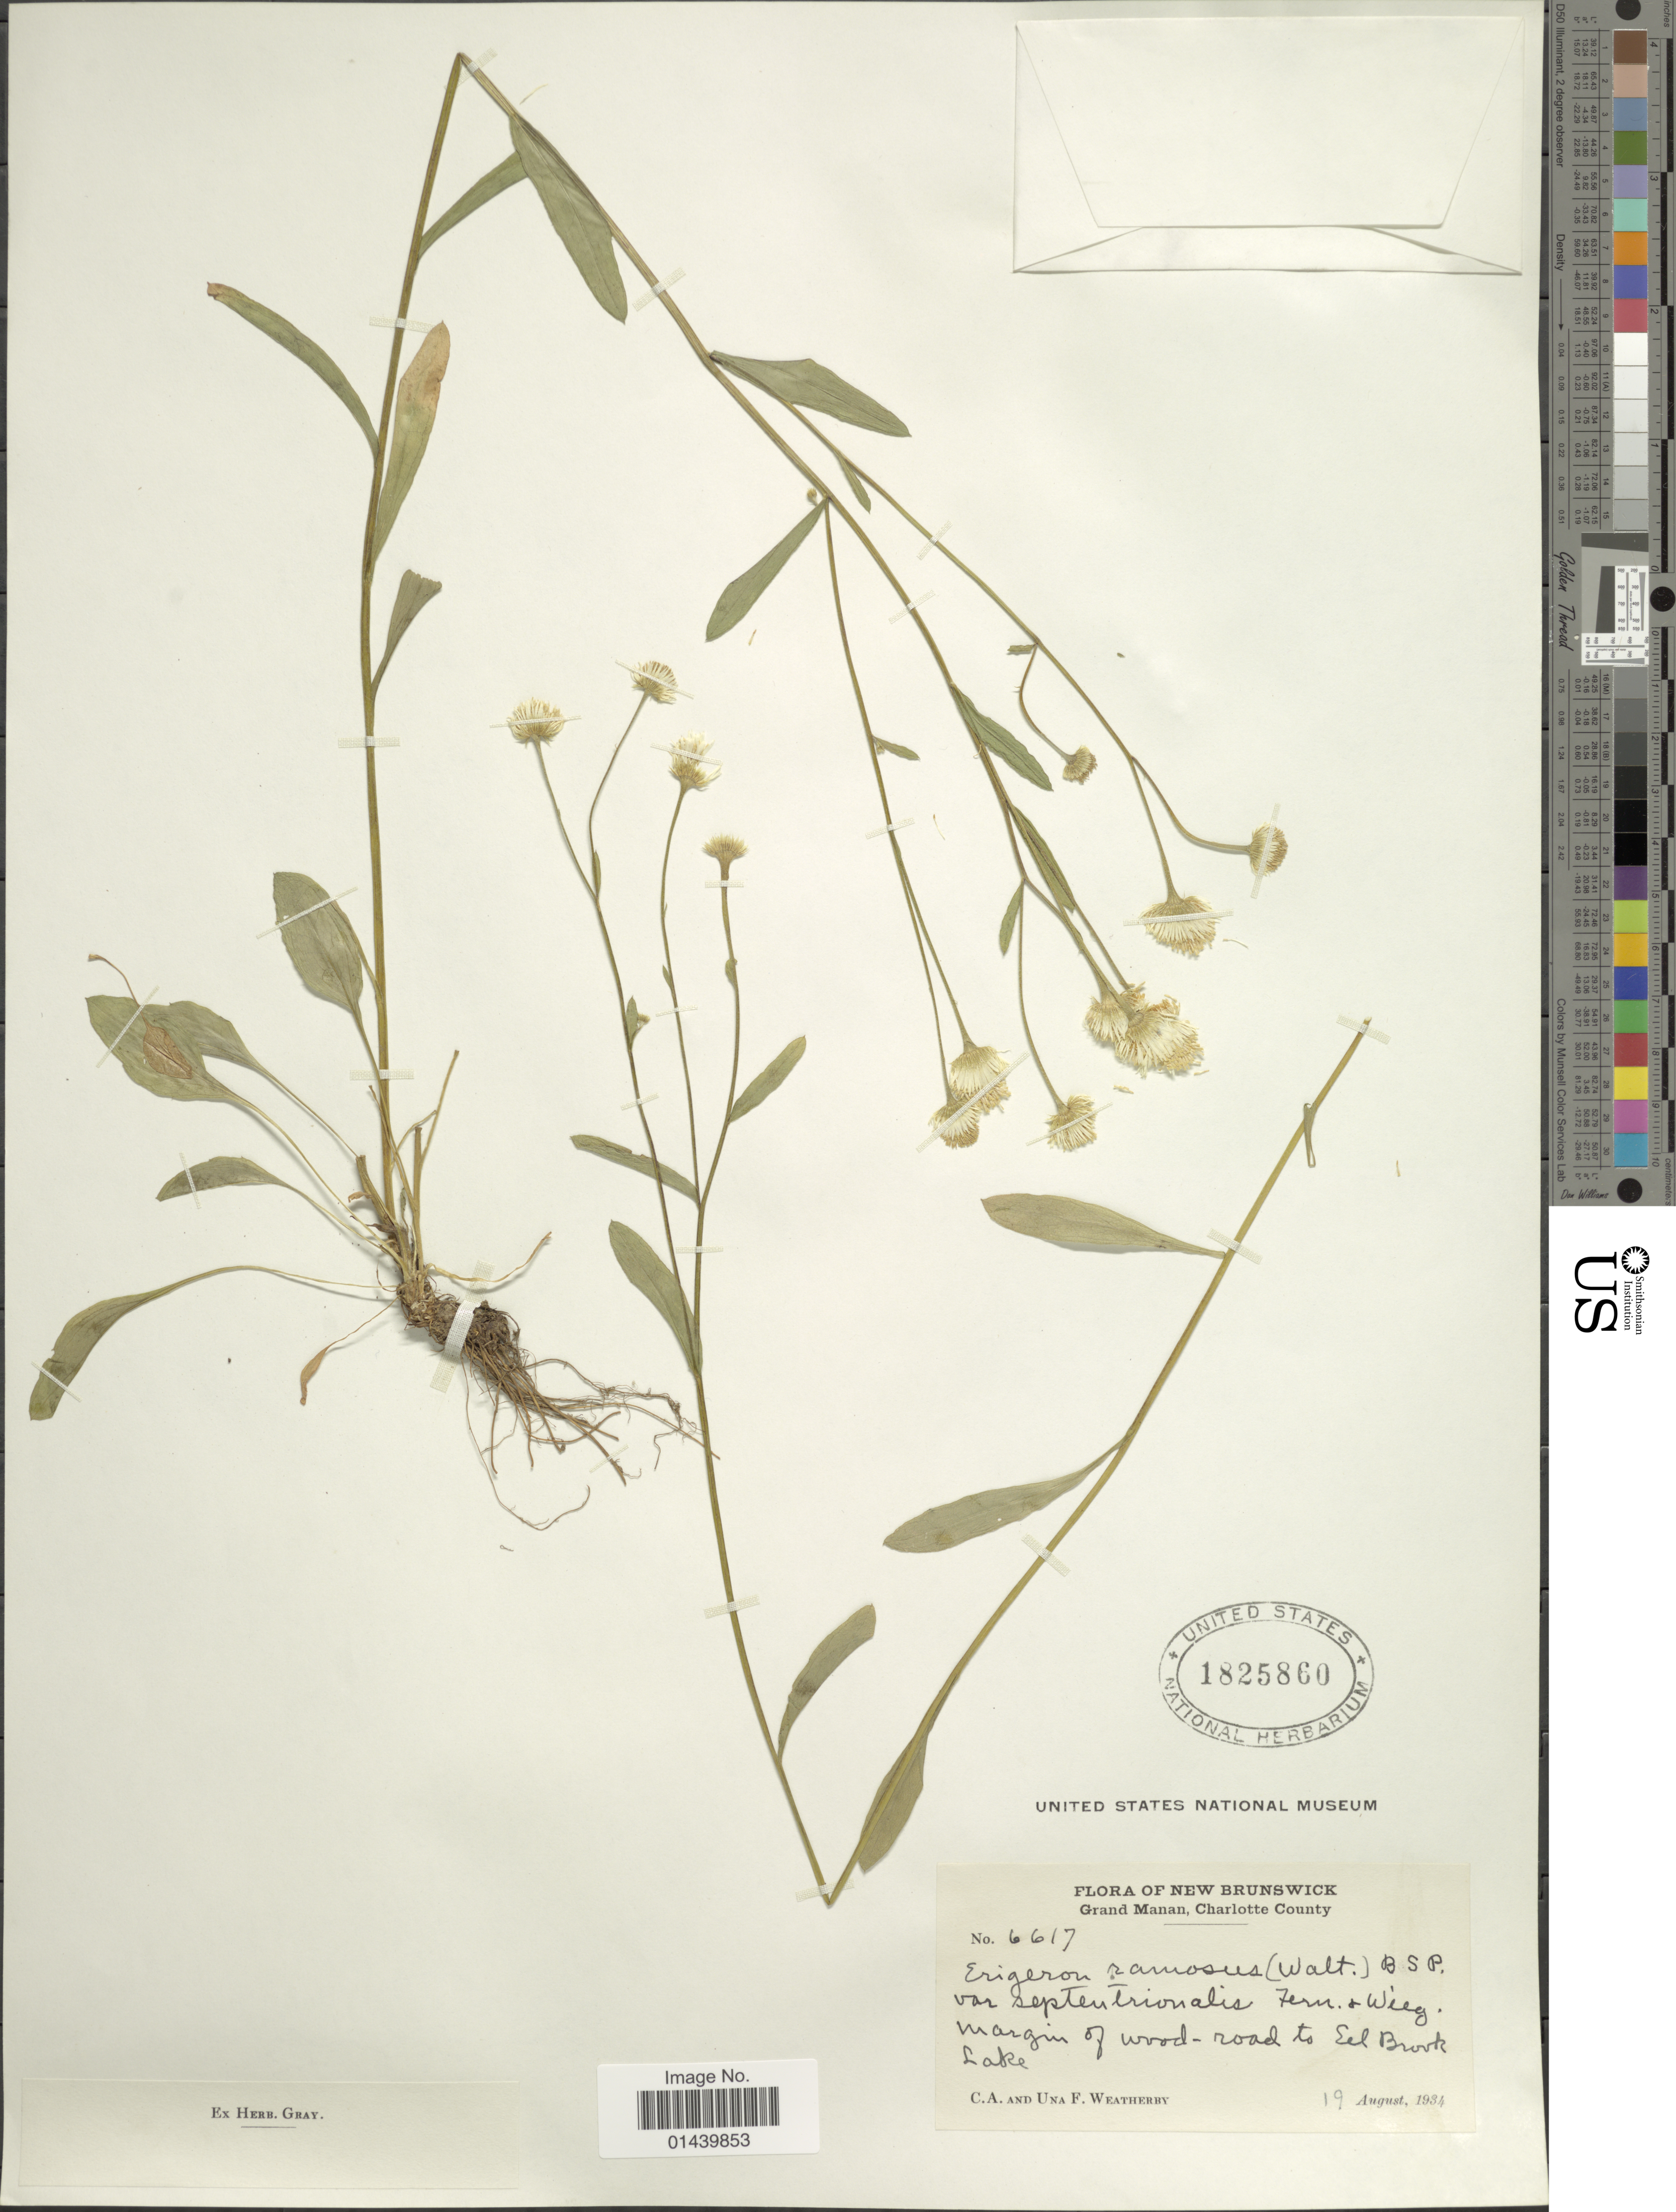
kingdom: Plantae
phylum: Tracheophyta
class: Magnoliopsida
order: Asterales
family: Asteraceae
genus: Erigeron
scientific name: Erigeron strigosus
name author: Muhl. ex Willd.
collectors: C. A. Weatherby & U. L. Weatherby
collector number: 6617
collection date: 1934-08-19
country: Canada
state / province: New Brunswick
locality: Grand Manan, Charlotte County. Margin of wood-road to Eel Brook Lake.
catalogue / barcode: US 1825860